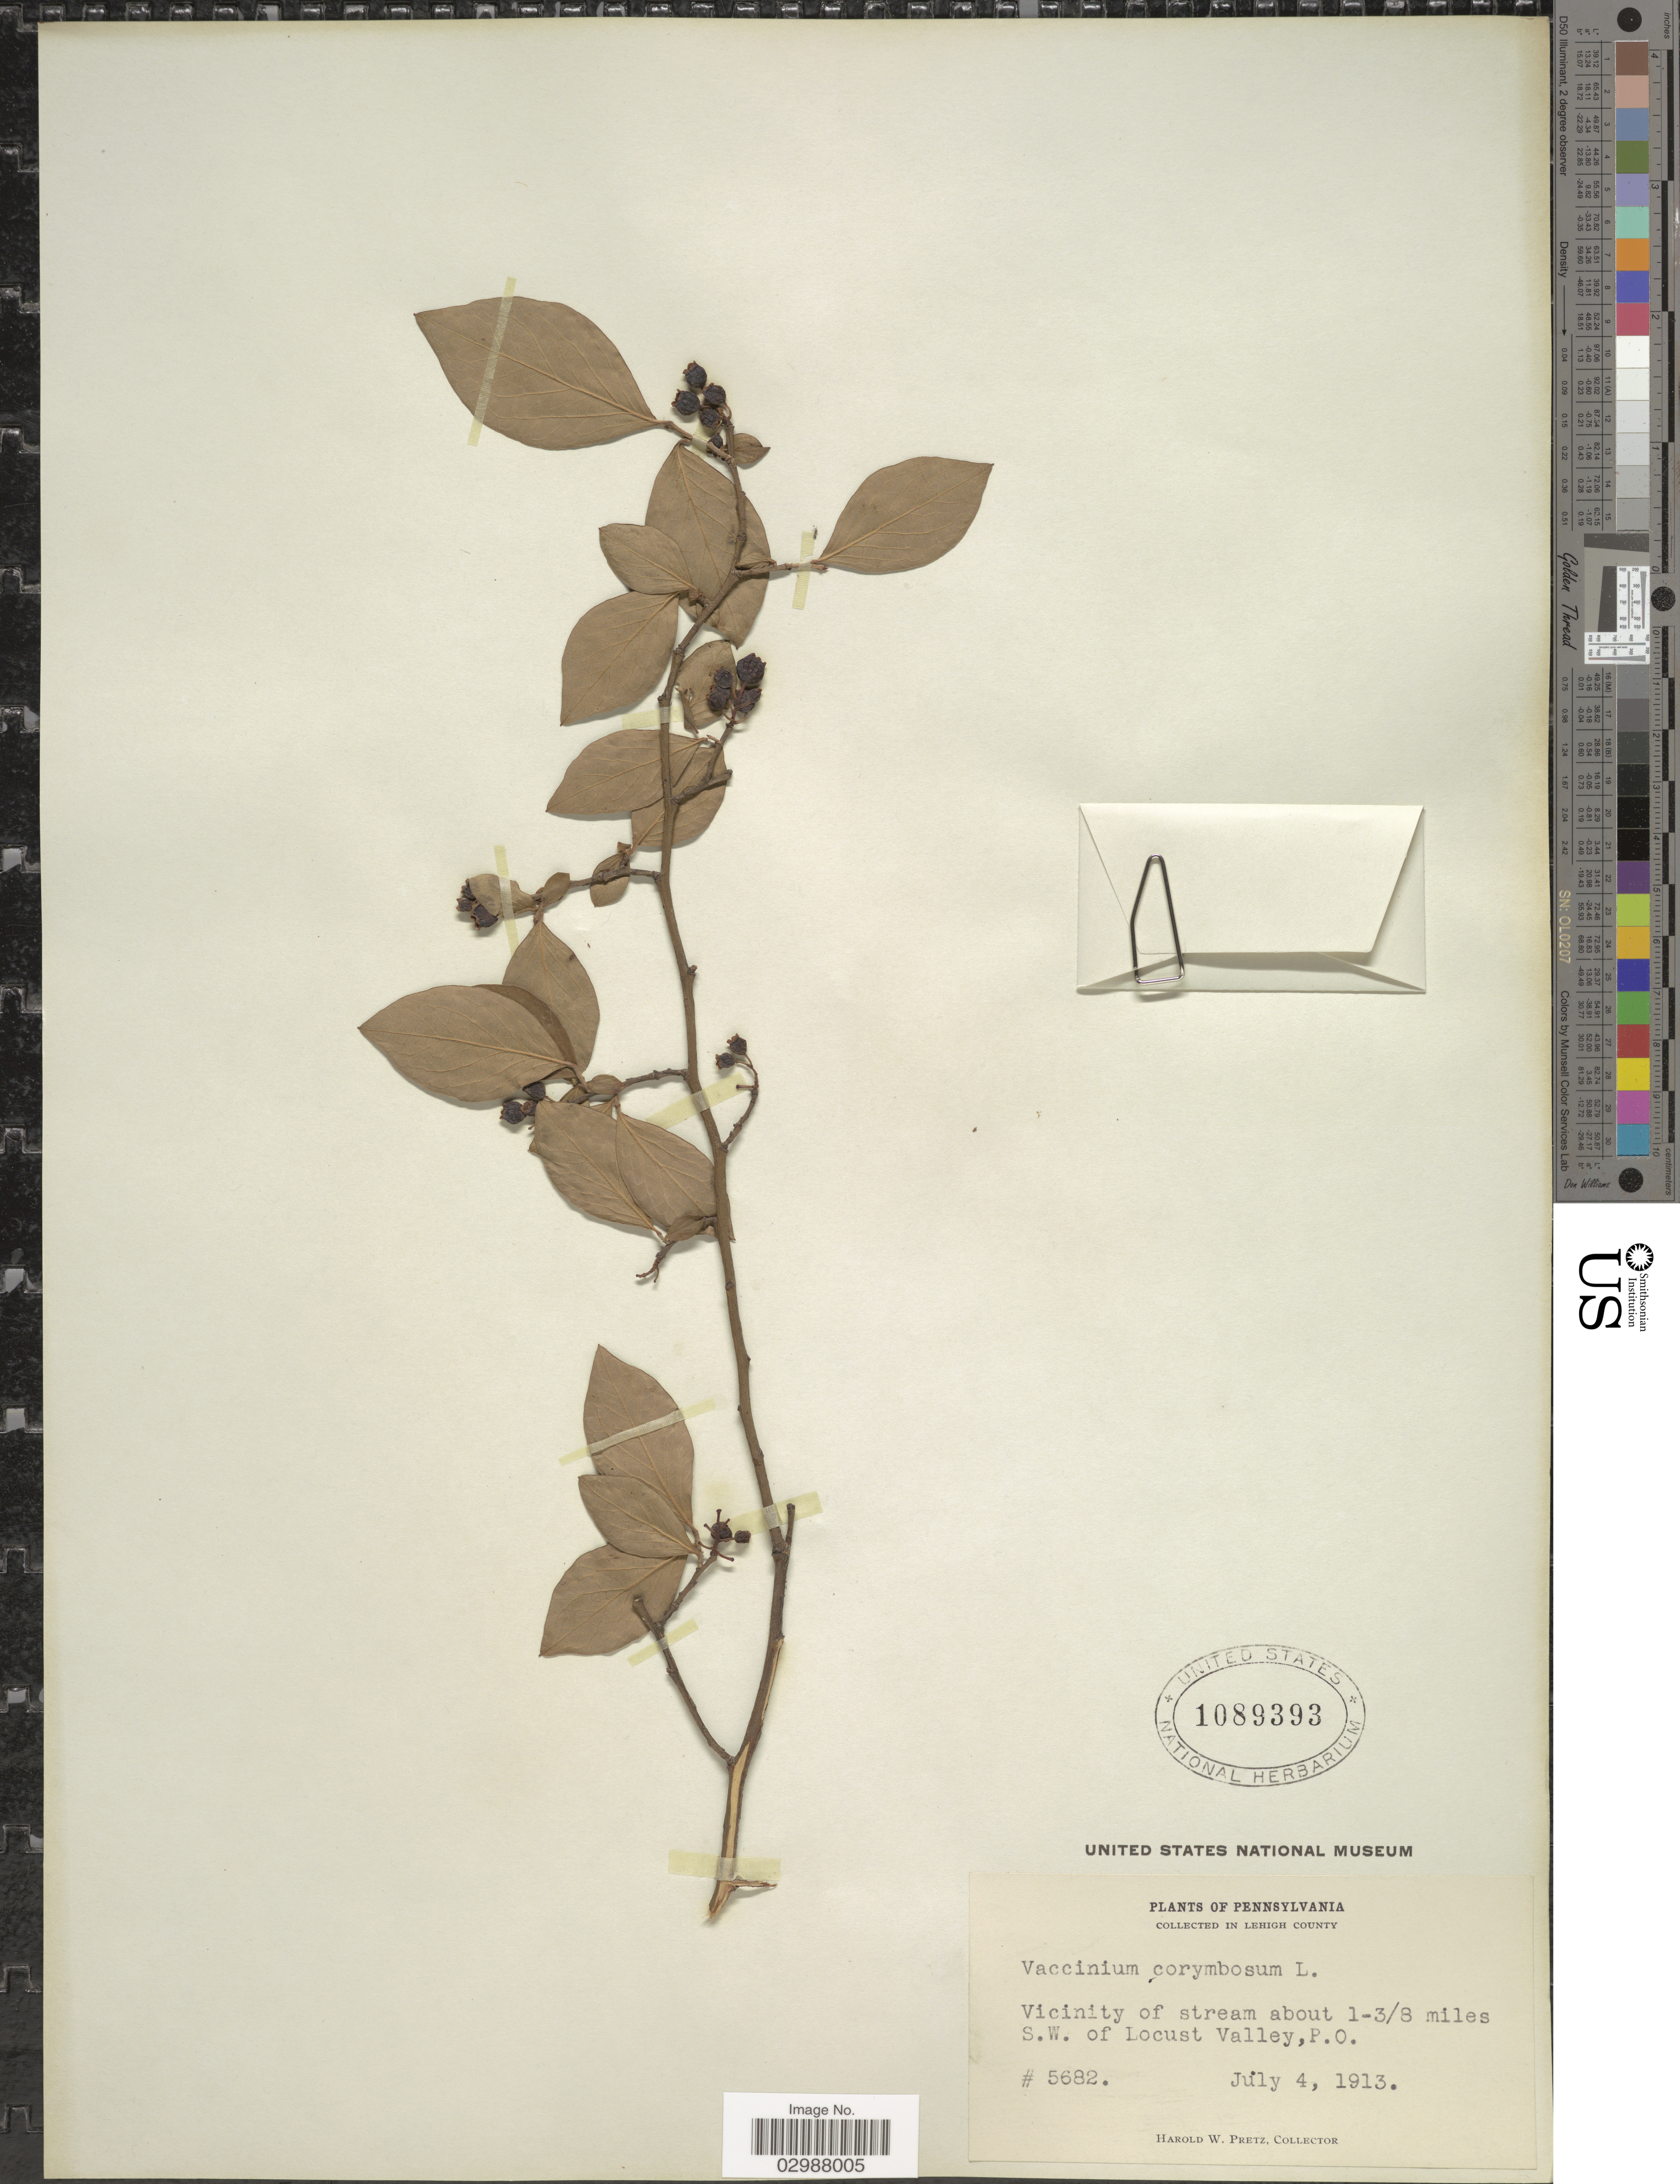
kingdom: Plantae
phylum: Tracheophyta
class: Magnoliopsida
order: Ericales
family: Ericaceae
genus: Vaccinium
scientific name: Vaccinium corymbosum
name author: L.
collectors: H. W. Pretz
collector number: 5682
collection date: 1913-07-04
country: United States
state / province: Pennsylvania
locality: In Lehigh County. Vicinity of stream about 1-3/8 miles S.W. of Locust Valley, P.O.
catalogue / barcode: US 1089393